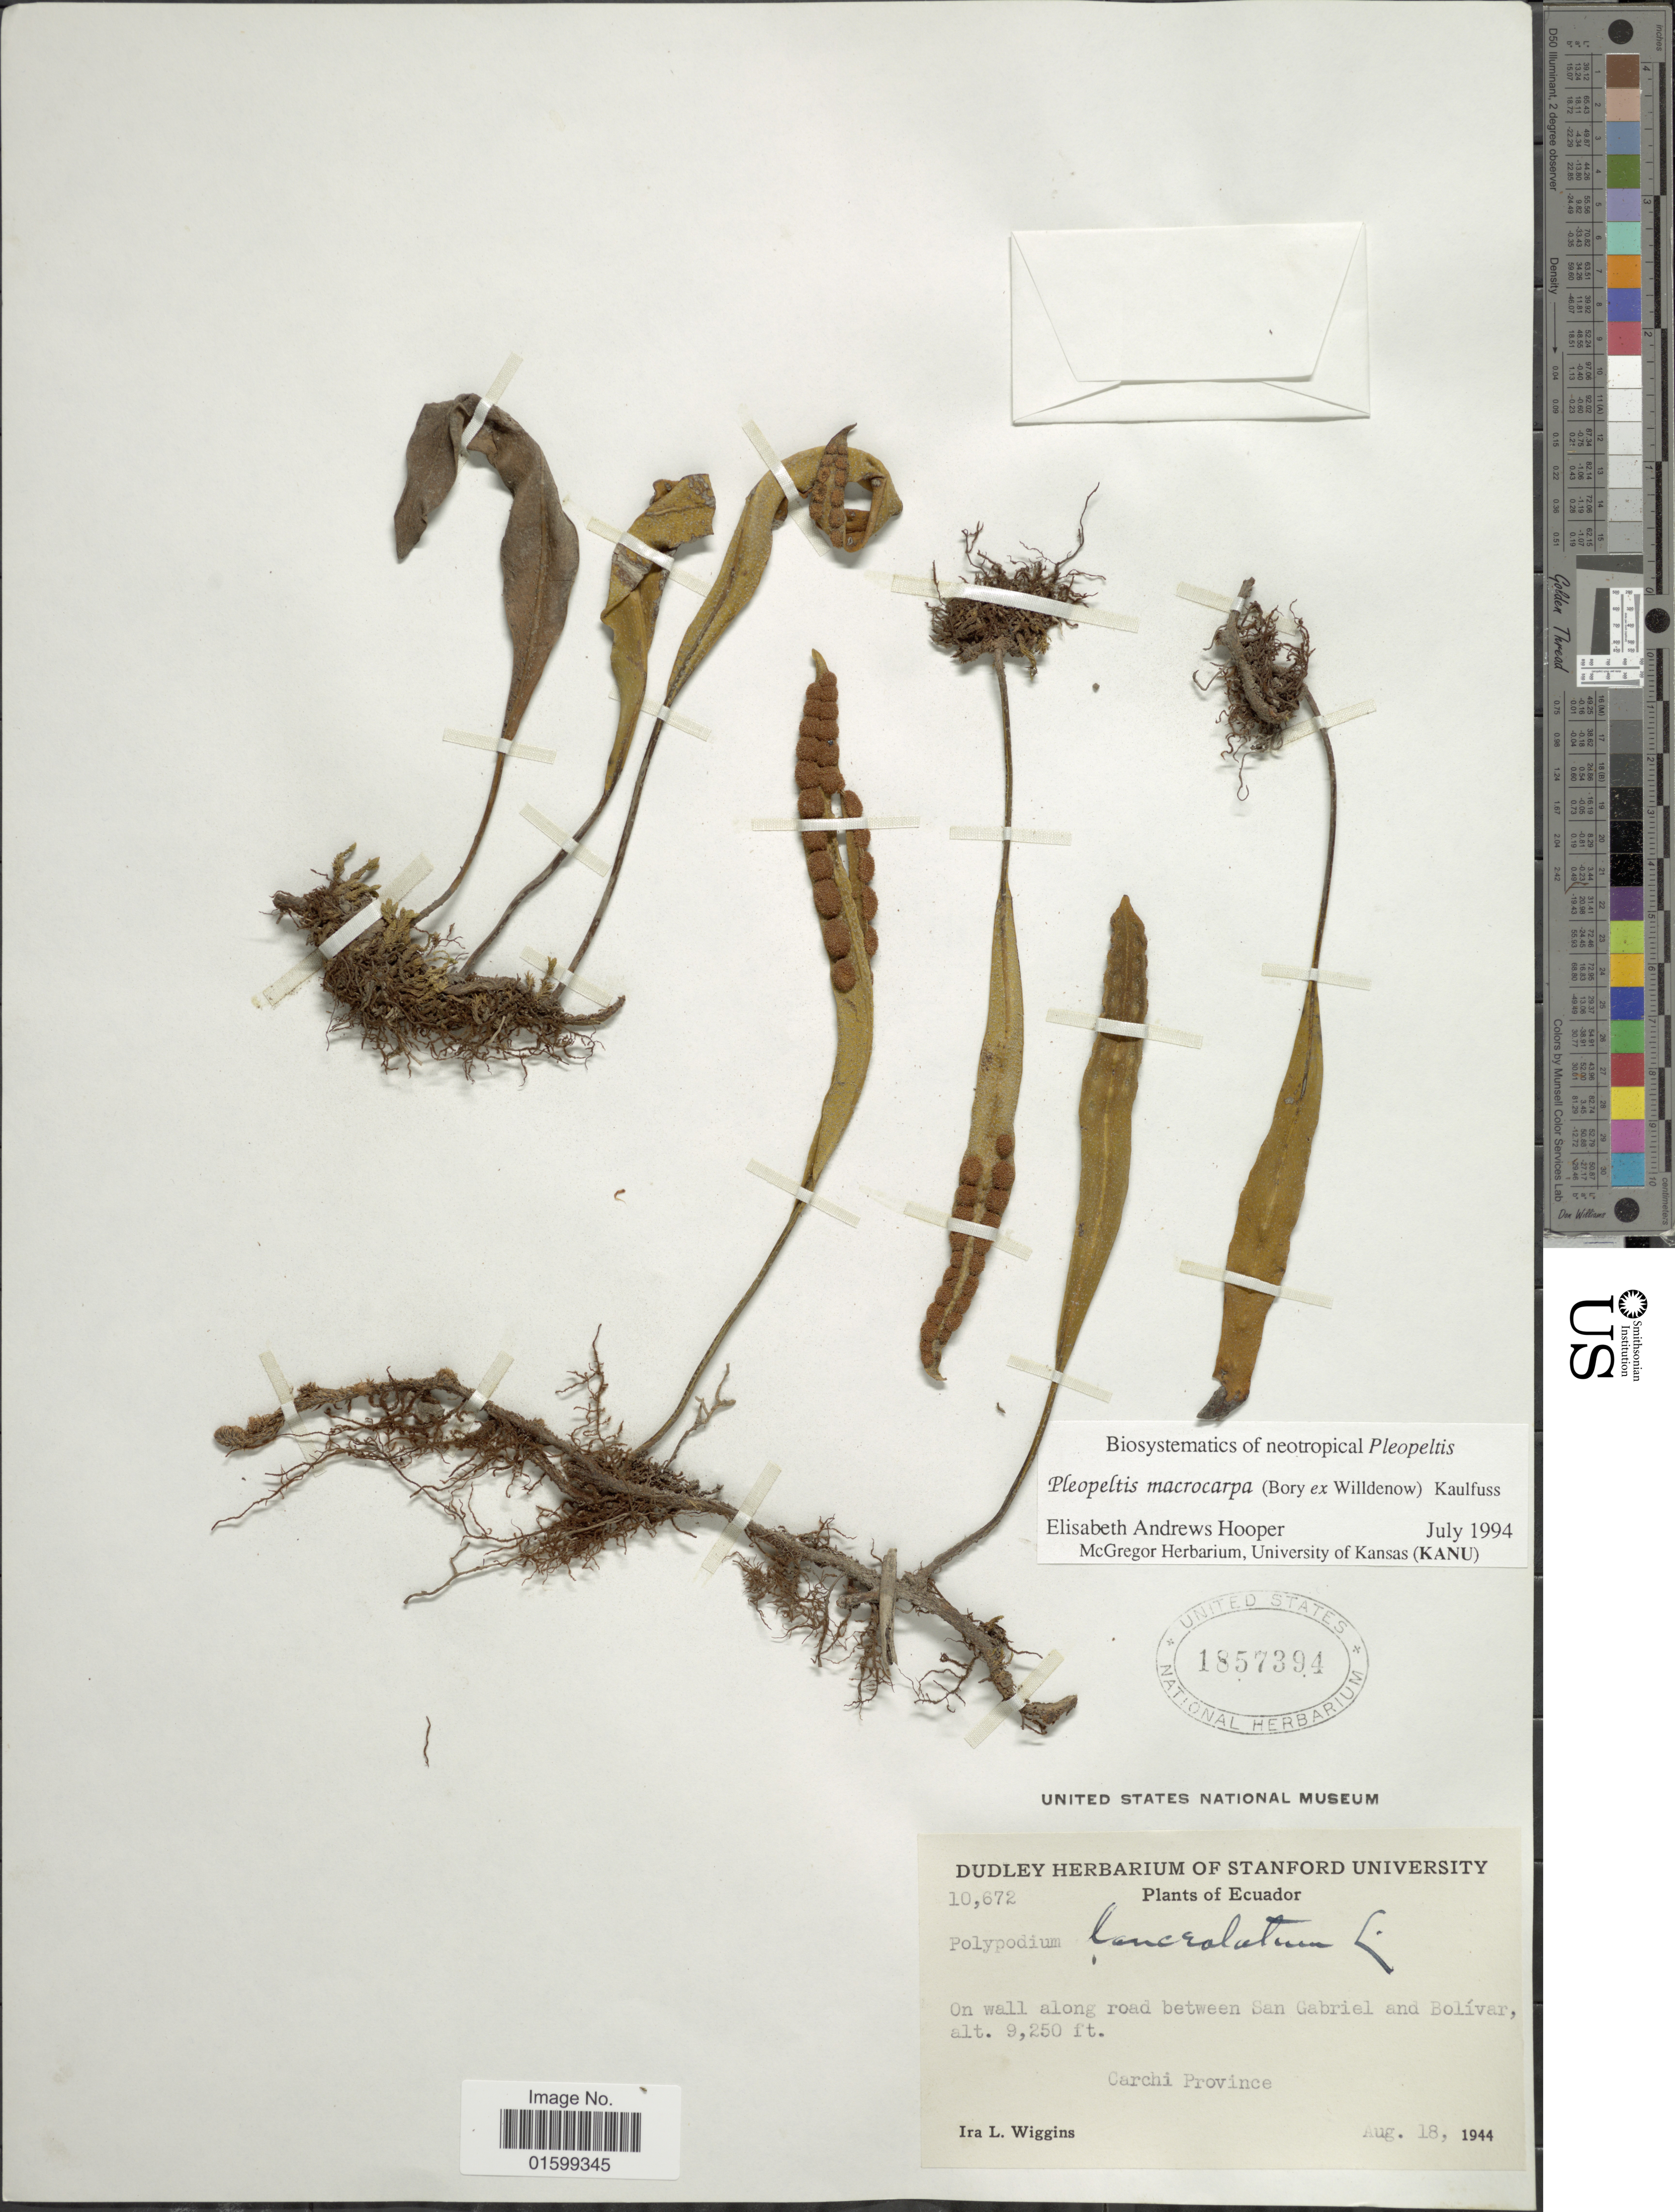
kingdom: Plantae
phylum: Tracheophyta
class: Polypodiopsida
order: Polypodiales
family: Polypodiaceae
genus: Pleopeltis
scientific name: Pleopeltis macrocarpa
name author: (Bory ex Willd.) Kaulf.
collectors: I. L. Wiggins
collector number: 10672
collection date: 1944-08-18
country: Ecuador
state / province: Carchi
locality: On wall along road between San Gabriel and Bolívar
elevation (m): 2819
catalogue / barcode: US 1857394